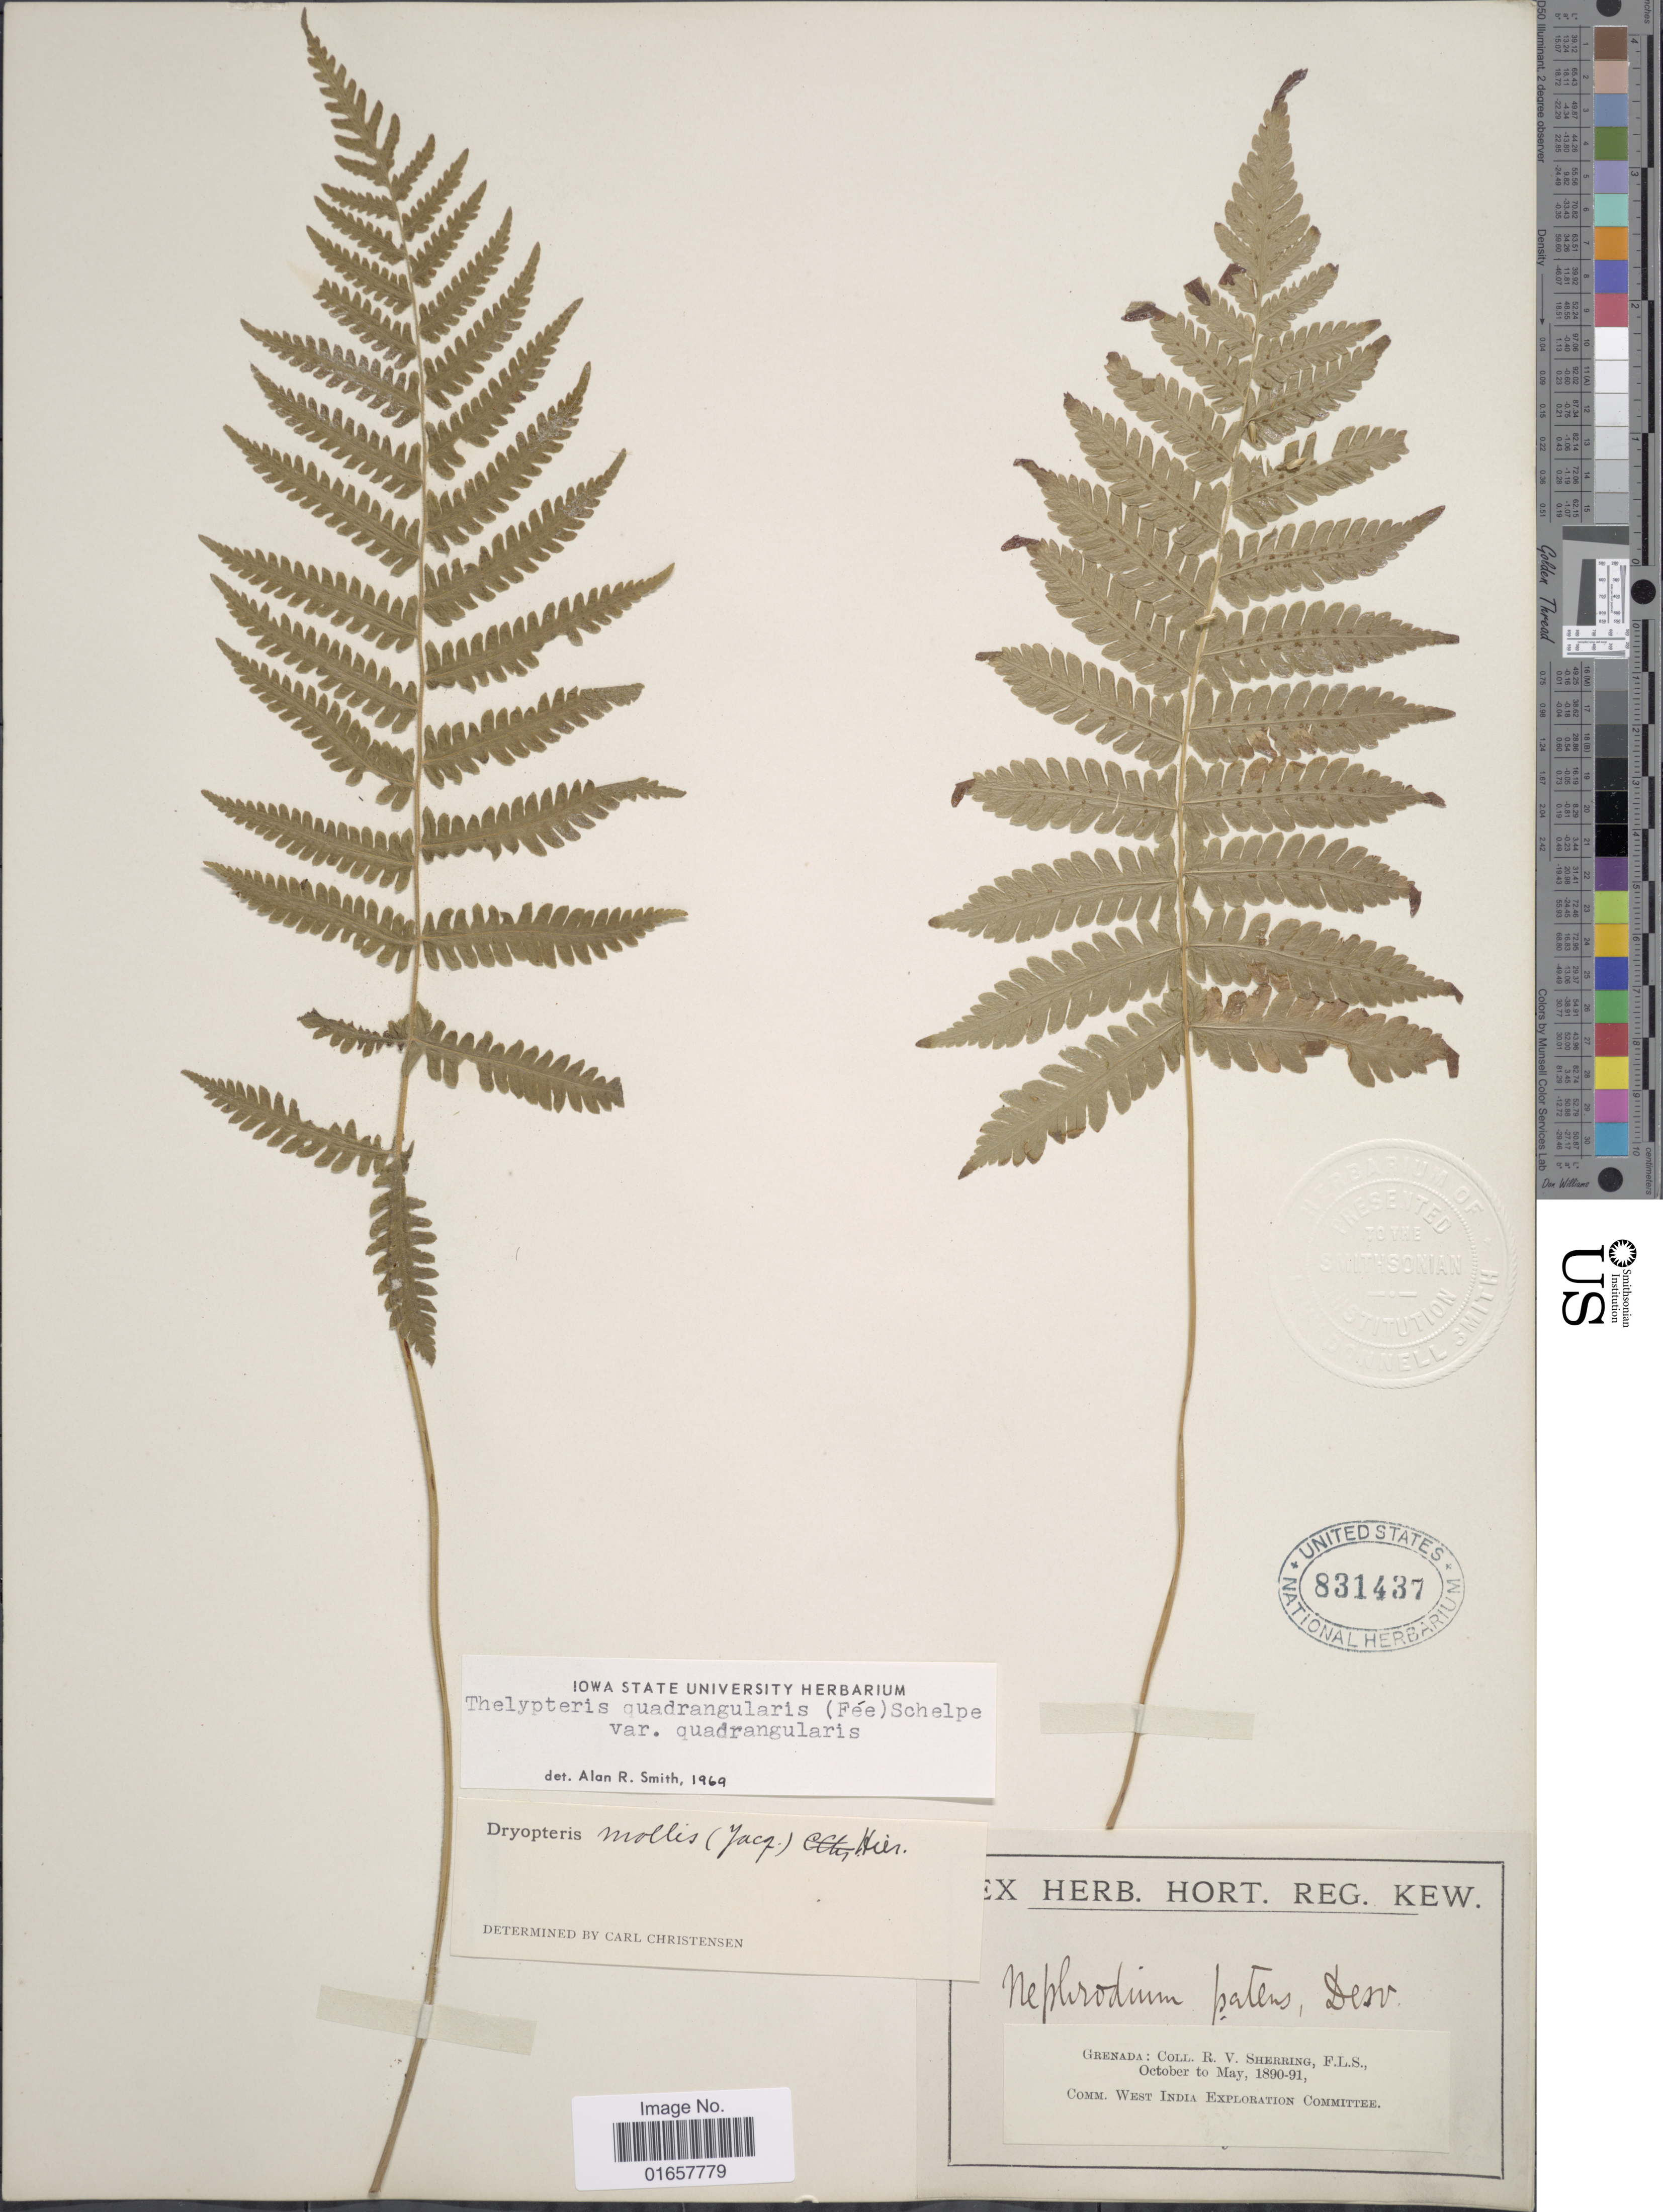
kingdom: Plantae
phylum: Tracheophyta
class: Polypodiopsida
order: Polypodiales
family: Thelypteridaceae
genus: Christella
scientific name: Christella hispidula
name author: (Decne.) Holttum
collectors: R. Sherring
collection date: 1890-10/1891-05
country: Grenada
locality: Grenada.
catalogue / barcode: US 831437